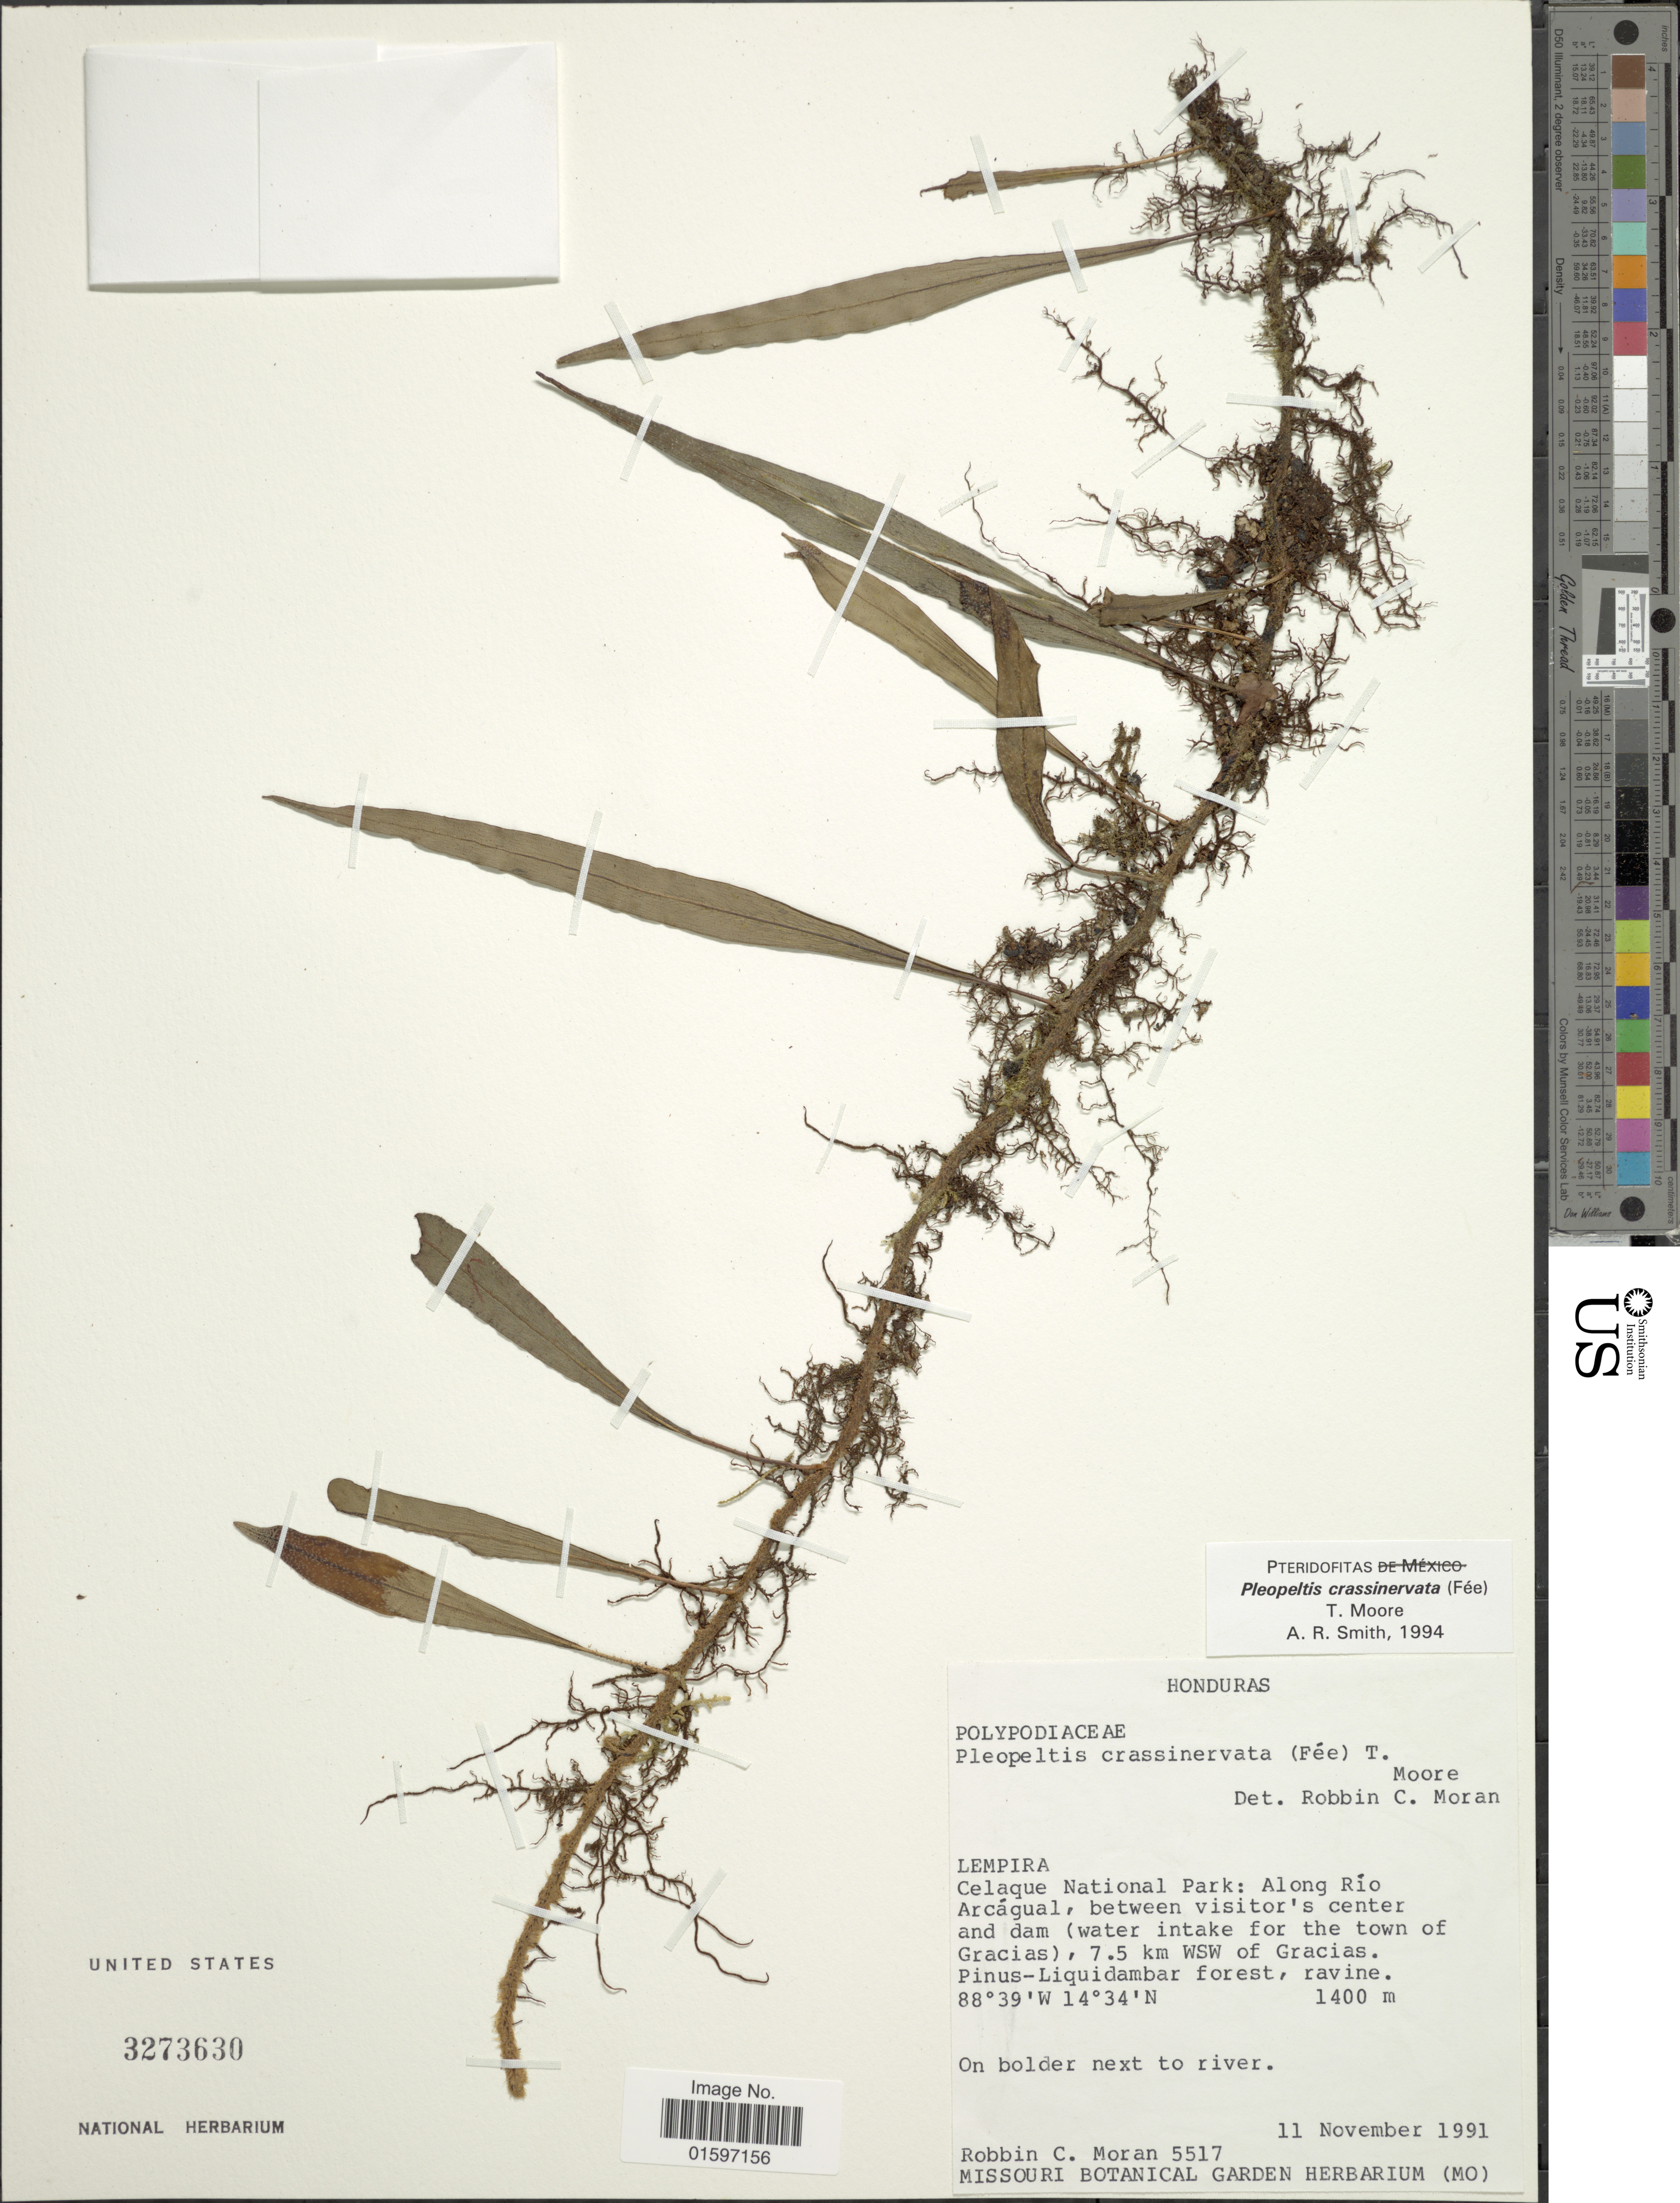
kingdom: Plantae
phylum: Tracheophyta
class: Polypodiopsida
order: Polypodiales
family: Polypodiaceae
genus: Pleopeltis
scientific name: Pleopeltis crassinervata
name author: (Fée) T. Moore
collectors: R. C. Moran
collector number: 5517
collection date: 1991-11-11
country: Honduras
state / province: Lempira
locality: Celaque National Park: Along Río Arcágual, between visistor's center and dam (water intake for the town of Gracias), 7. 5 km WSW of Gracias. Pinus- Liquidambar forest, ravine, on bolder next to river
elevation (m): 1400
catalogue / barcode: US 3273630